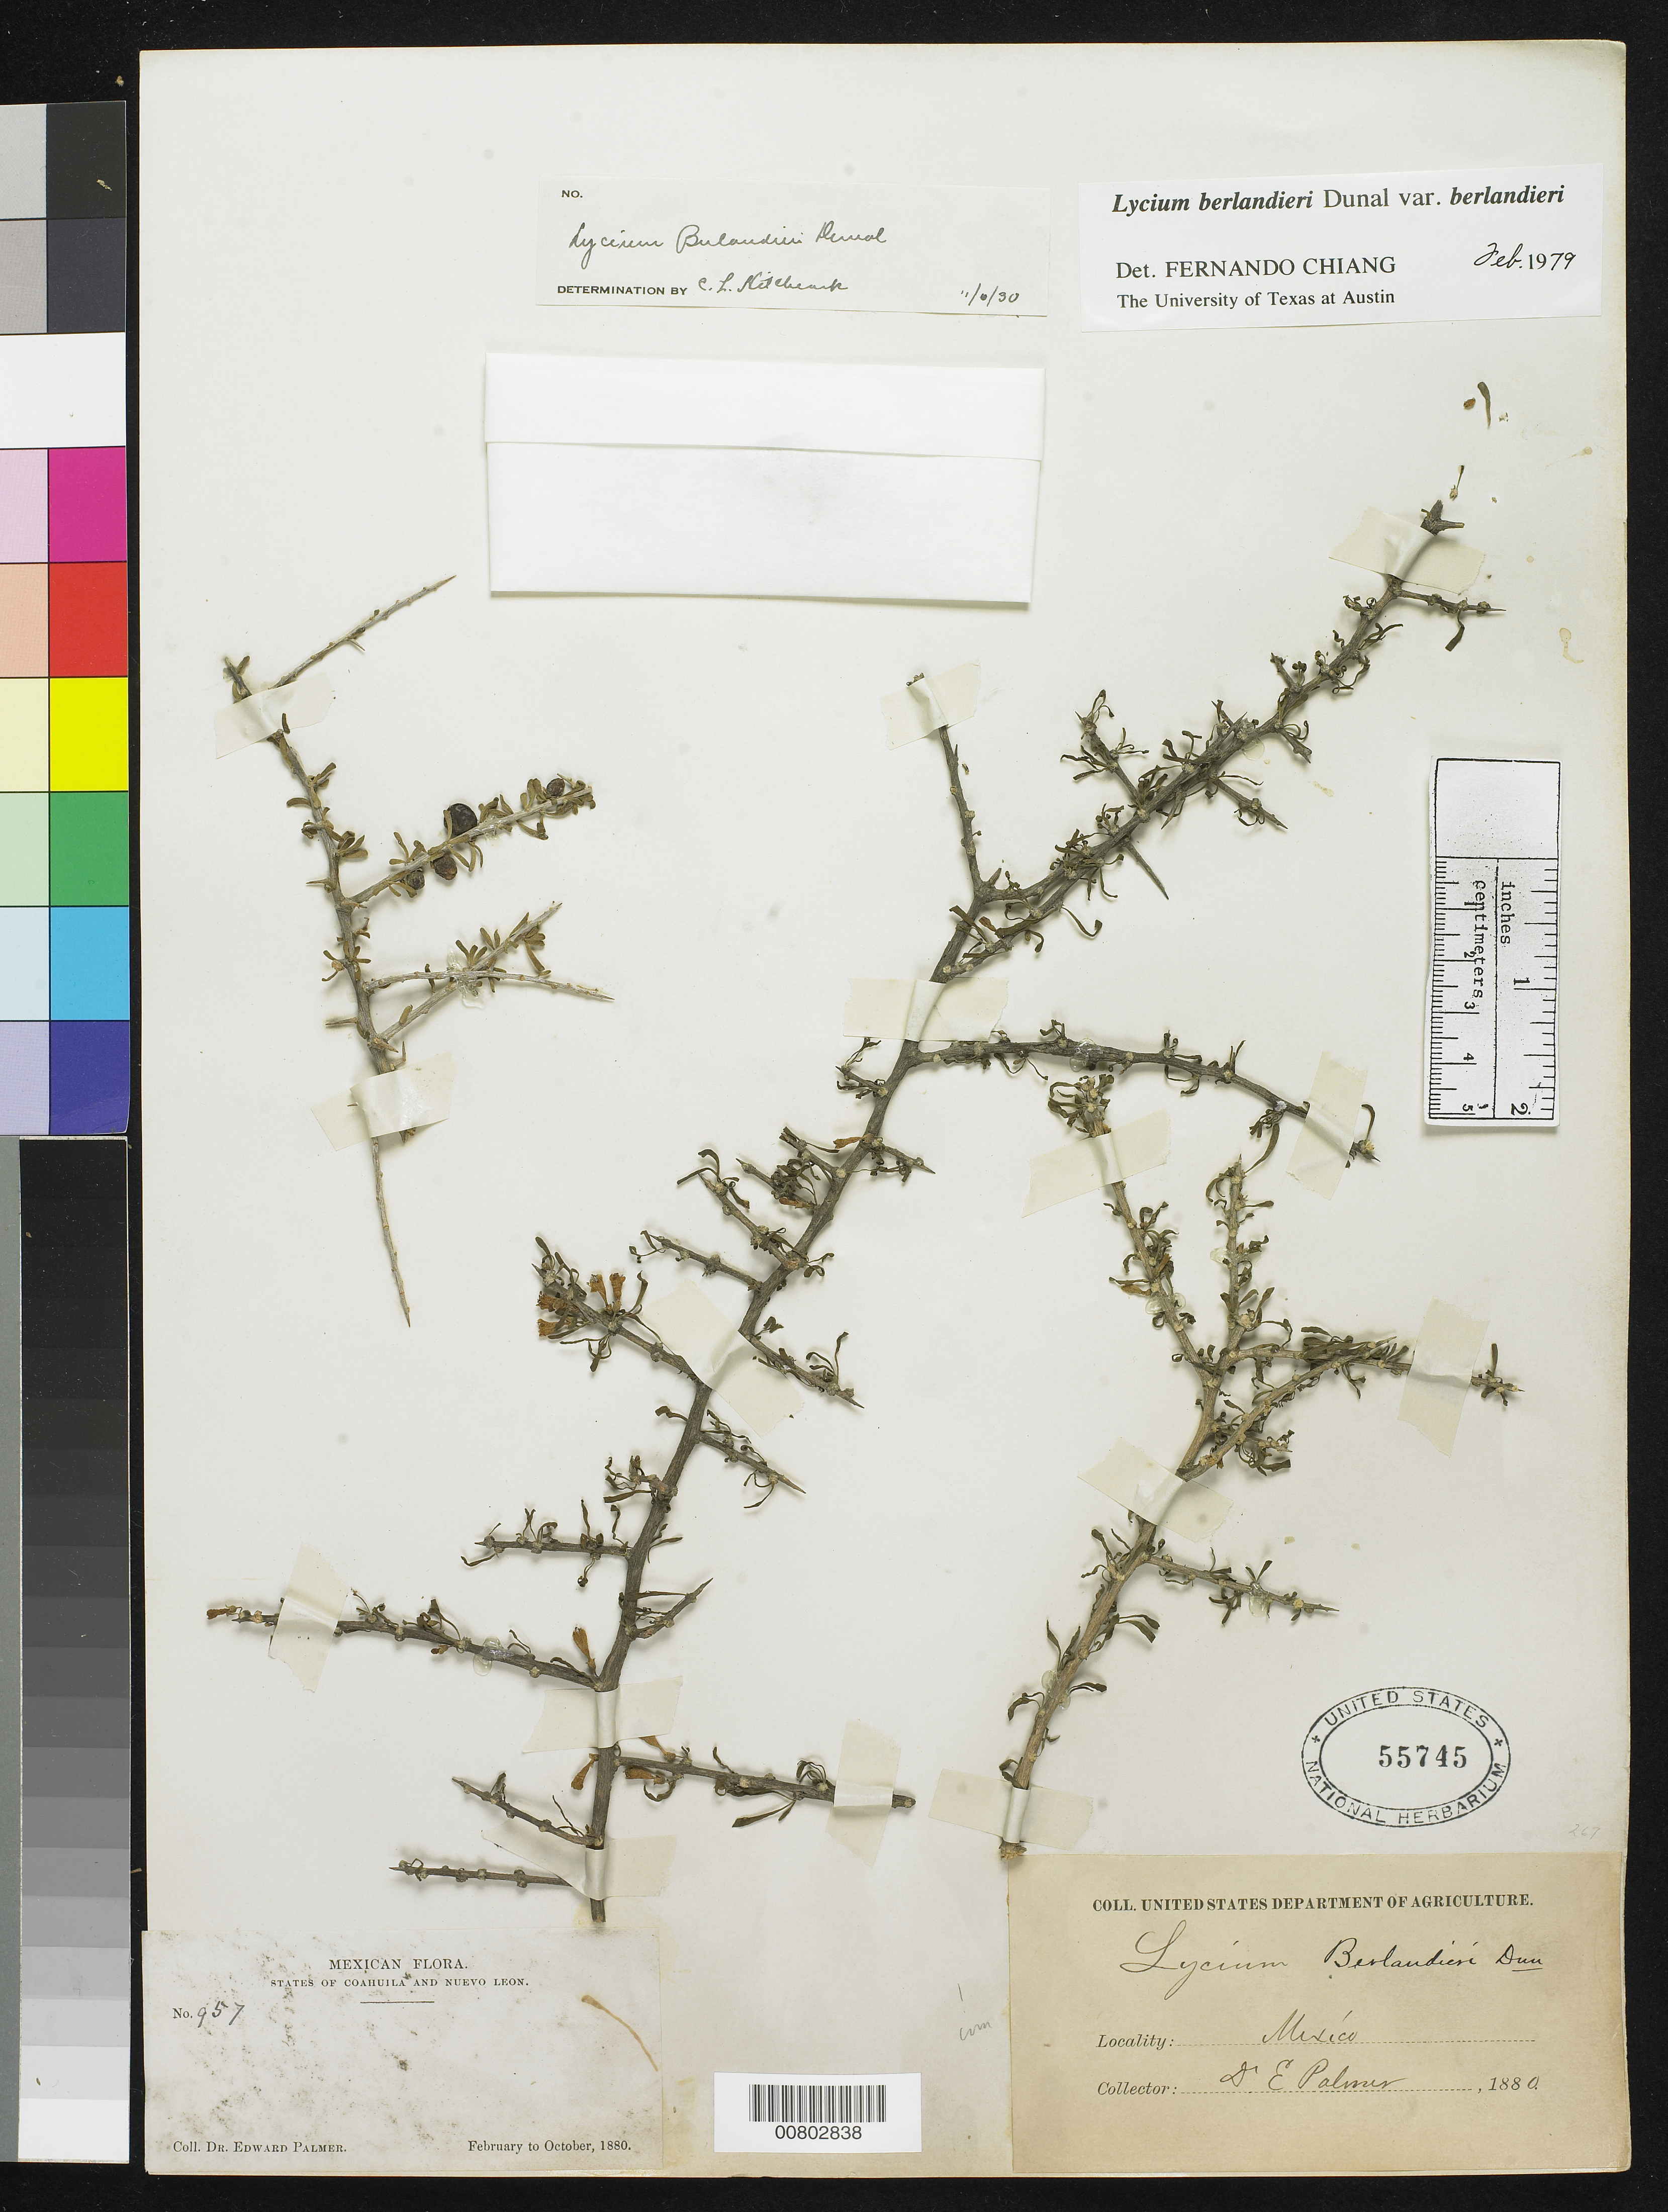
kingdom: Plantae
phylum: Tracheophyta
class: Magnoliopsida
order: Solanales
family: Solanaceae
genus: Lycium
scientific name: Lycium berlandieri var. berlandieri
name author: Dunal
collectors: E. Palmer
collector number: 957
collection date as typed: Feb 1880 to -- Oct 1880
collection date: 1880-02/1880-10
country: Mexico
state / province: Coahuila / Nuevo León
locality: States of Coahuila and Nuevo León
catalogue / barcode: US 55745